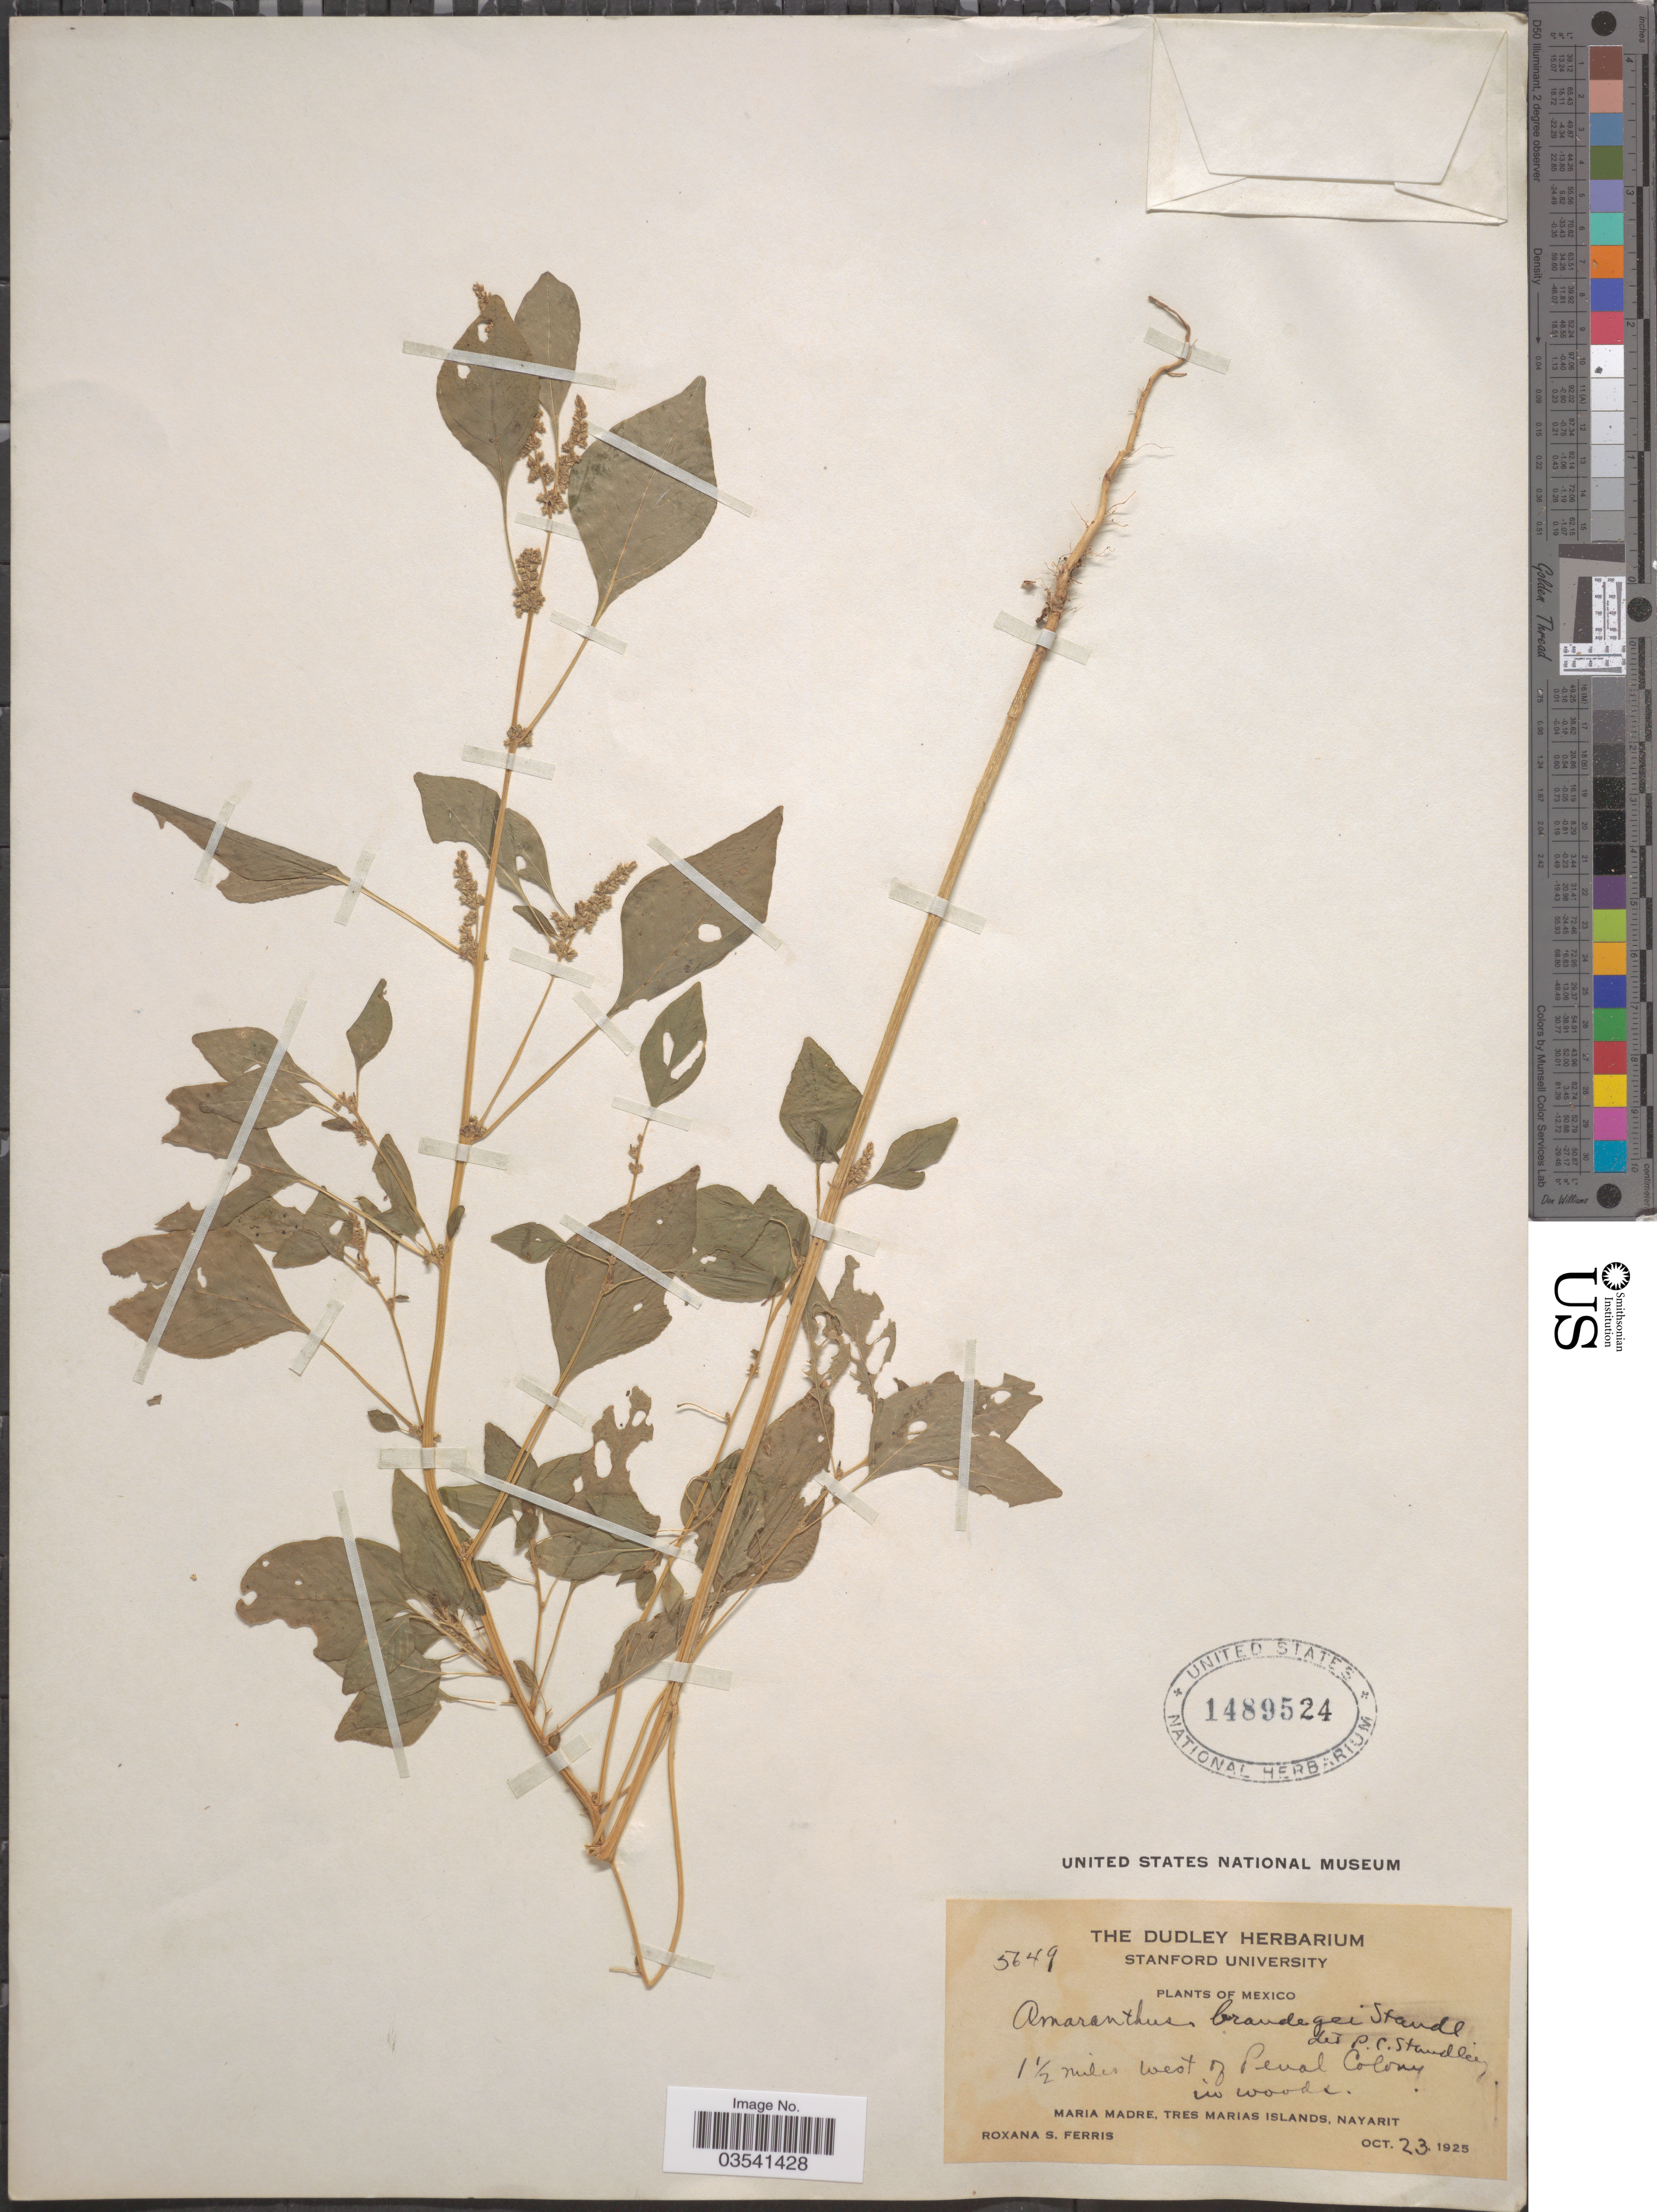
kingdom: Plantae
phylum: Tracheophyta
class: Magnoliopsida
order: Caryophyllales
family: Amaranthaceae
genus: Amaranthus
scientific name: Amaranthus brandegei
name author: Standl.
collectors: R. S. Ferris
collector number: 5649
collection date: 1925-10-23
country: Mexico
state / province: Nayarit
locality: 1½ miles west of Penal Colony. Maria Madre, Tres Marias Islands.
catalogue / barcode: US 1489524